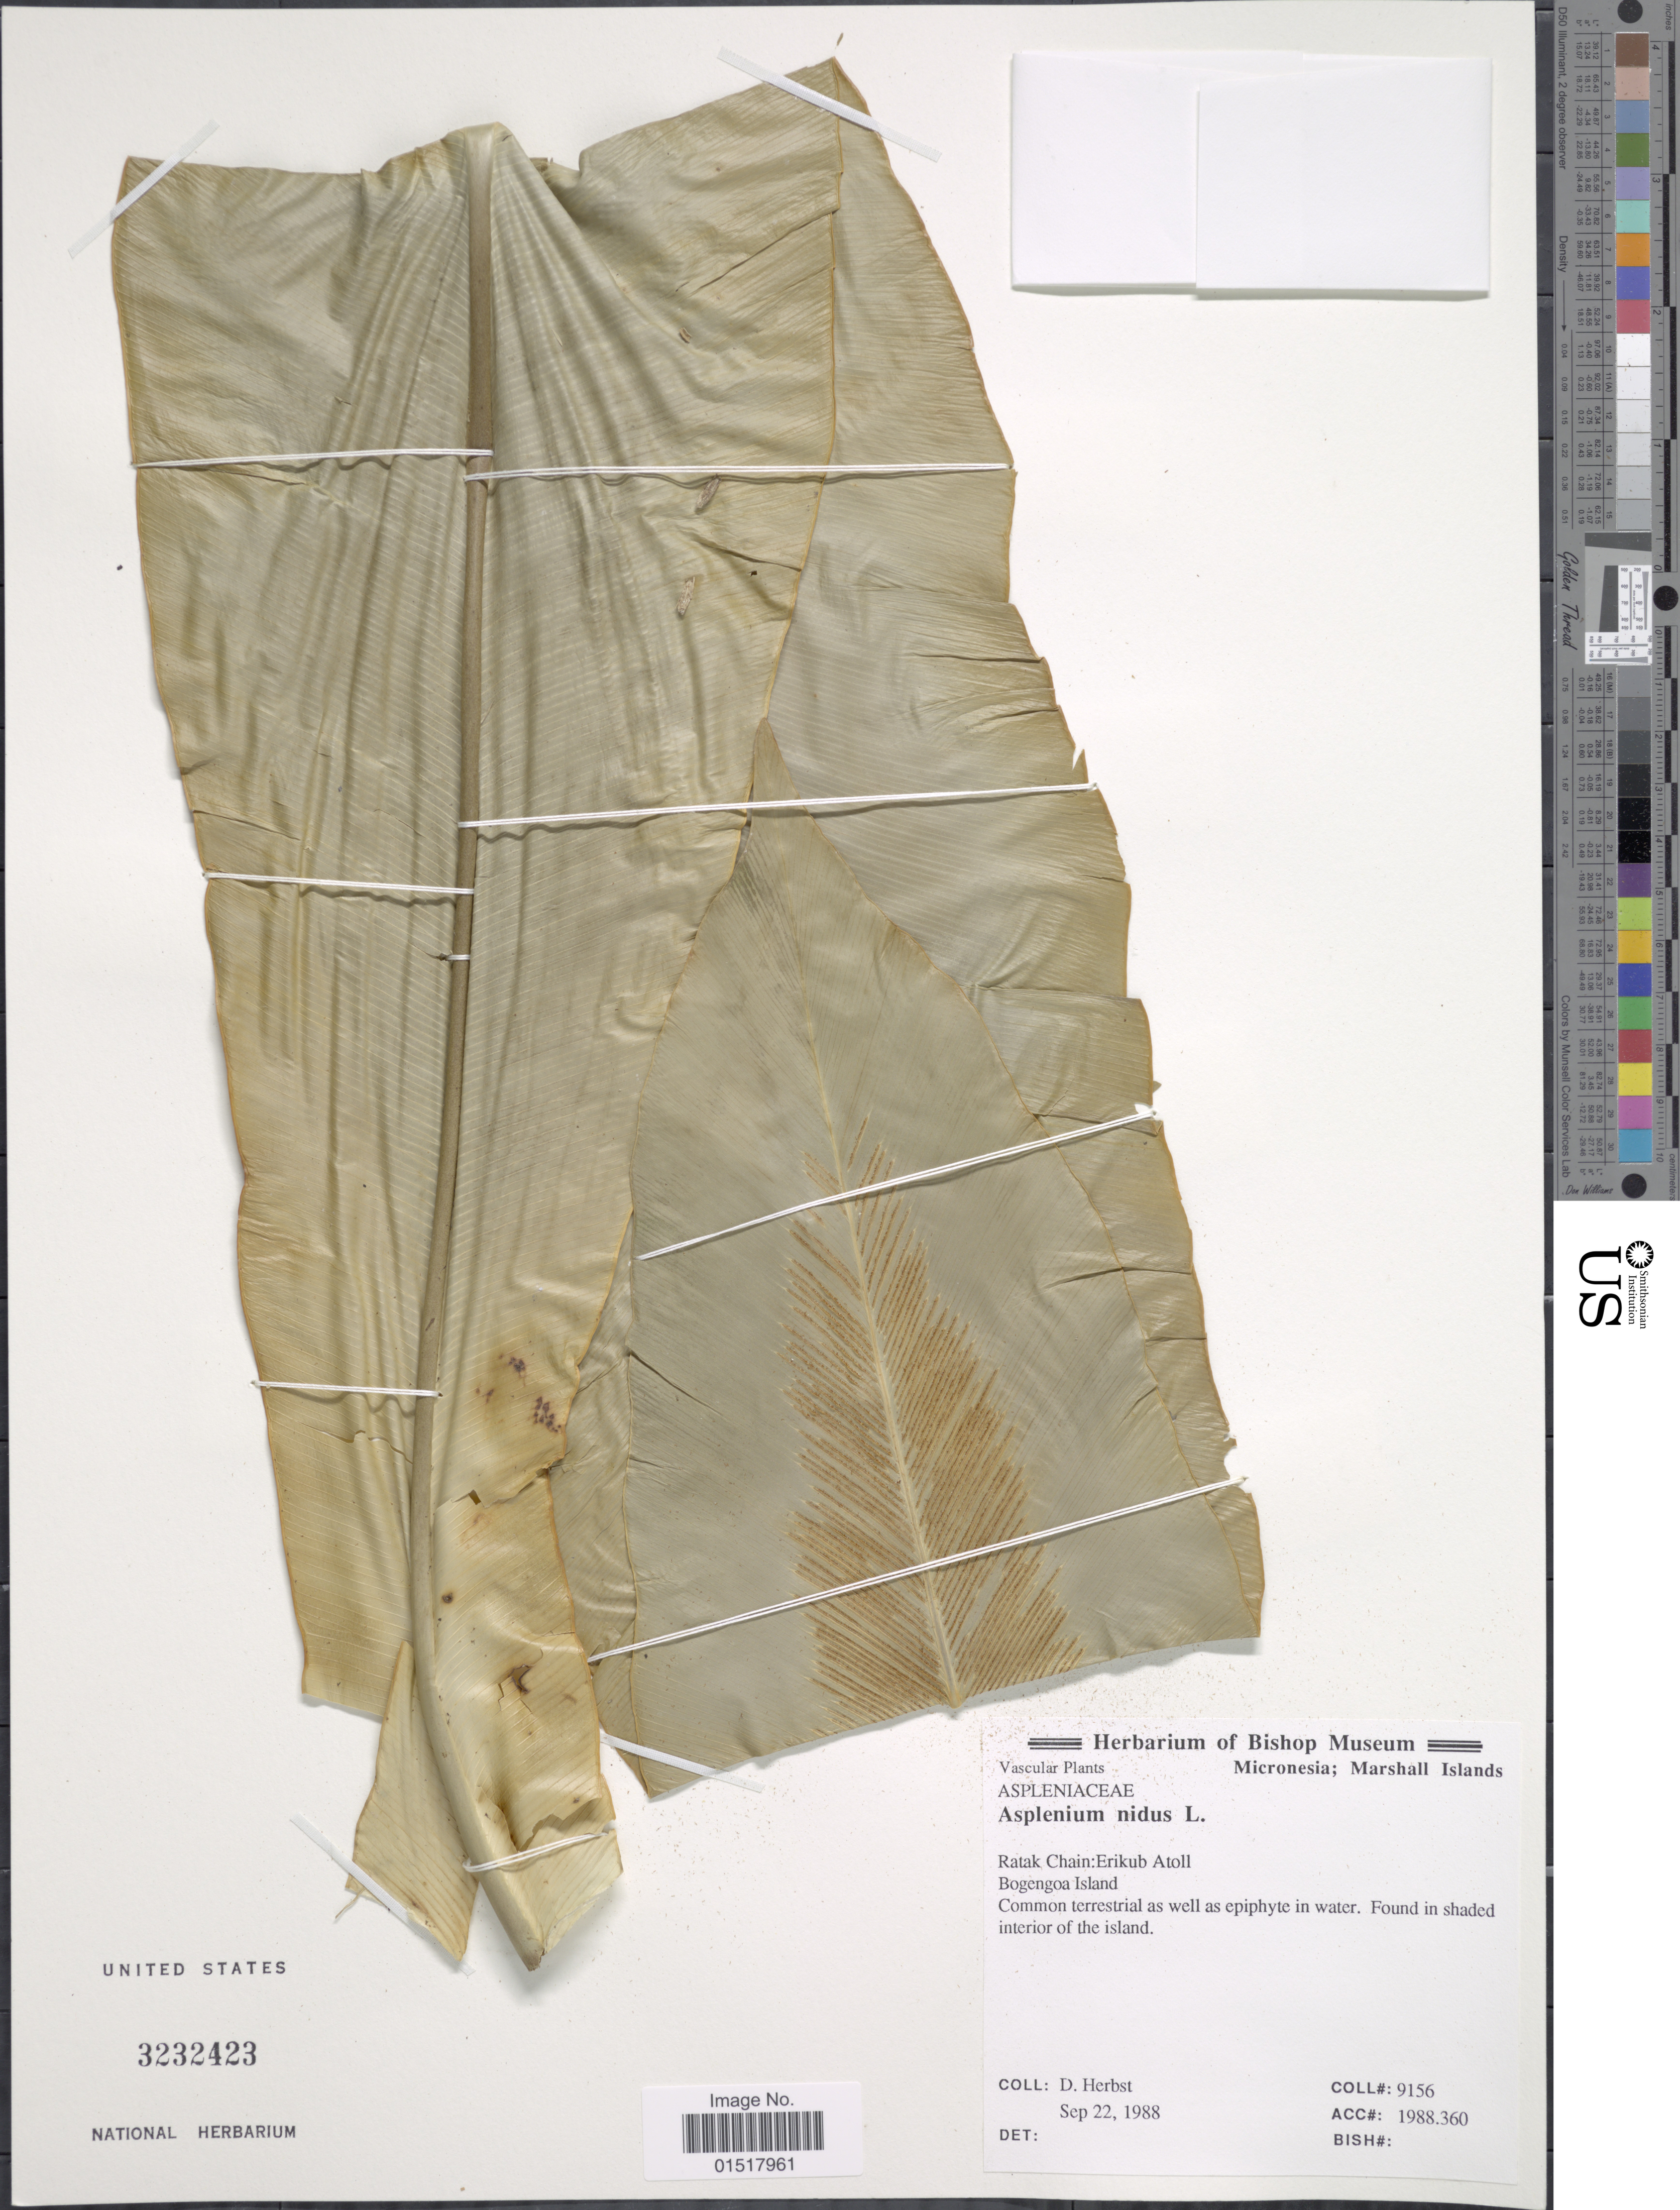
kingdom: Plantae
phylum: Tracheophyta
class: Polypodiopsida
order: Polypodiales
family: Aspleniaceae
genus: Asplenium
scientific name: Asplenium nidus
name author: L.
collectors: D. Herbst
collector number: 9156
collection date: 1988-09-22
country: Marshall Islands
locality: Ratak Chain: Erikub Atoll. Bogengoa Island.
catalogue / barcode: US 3232423